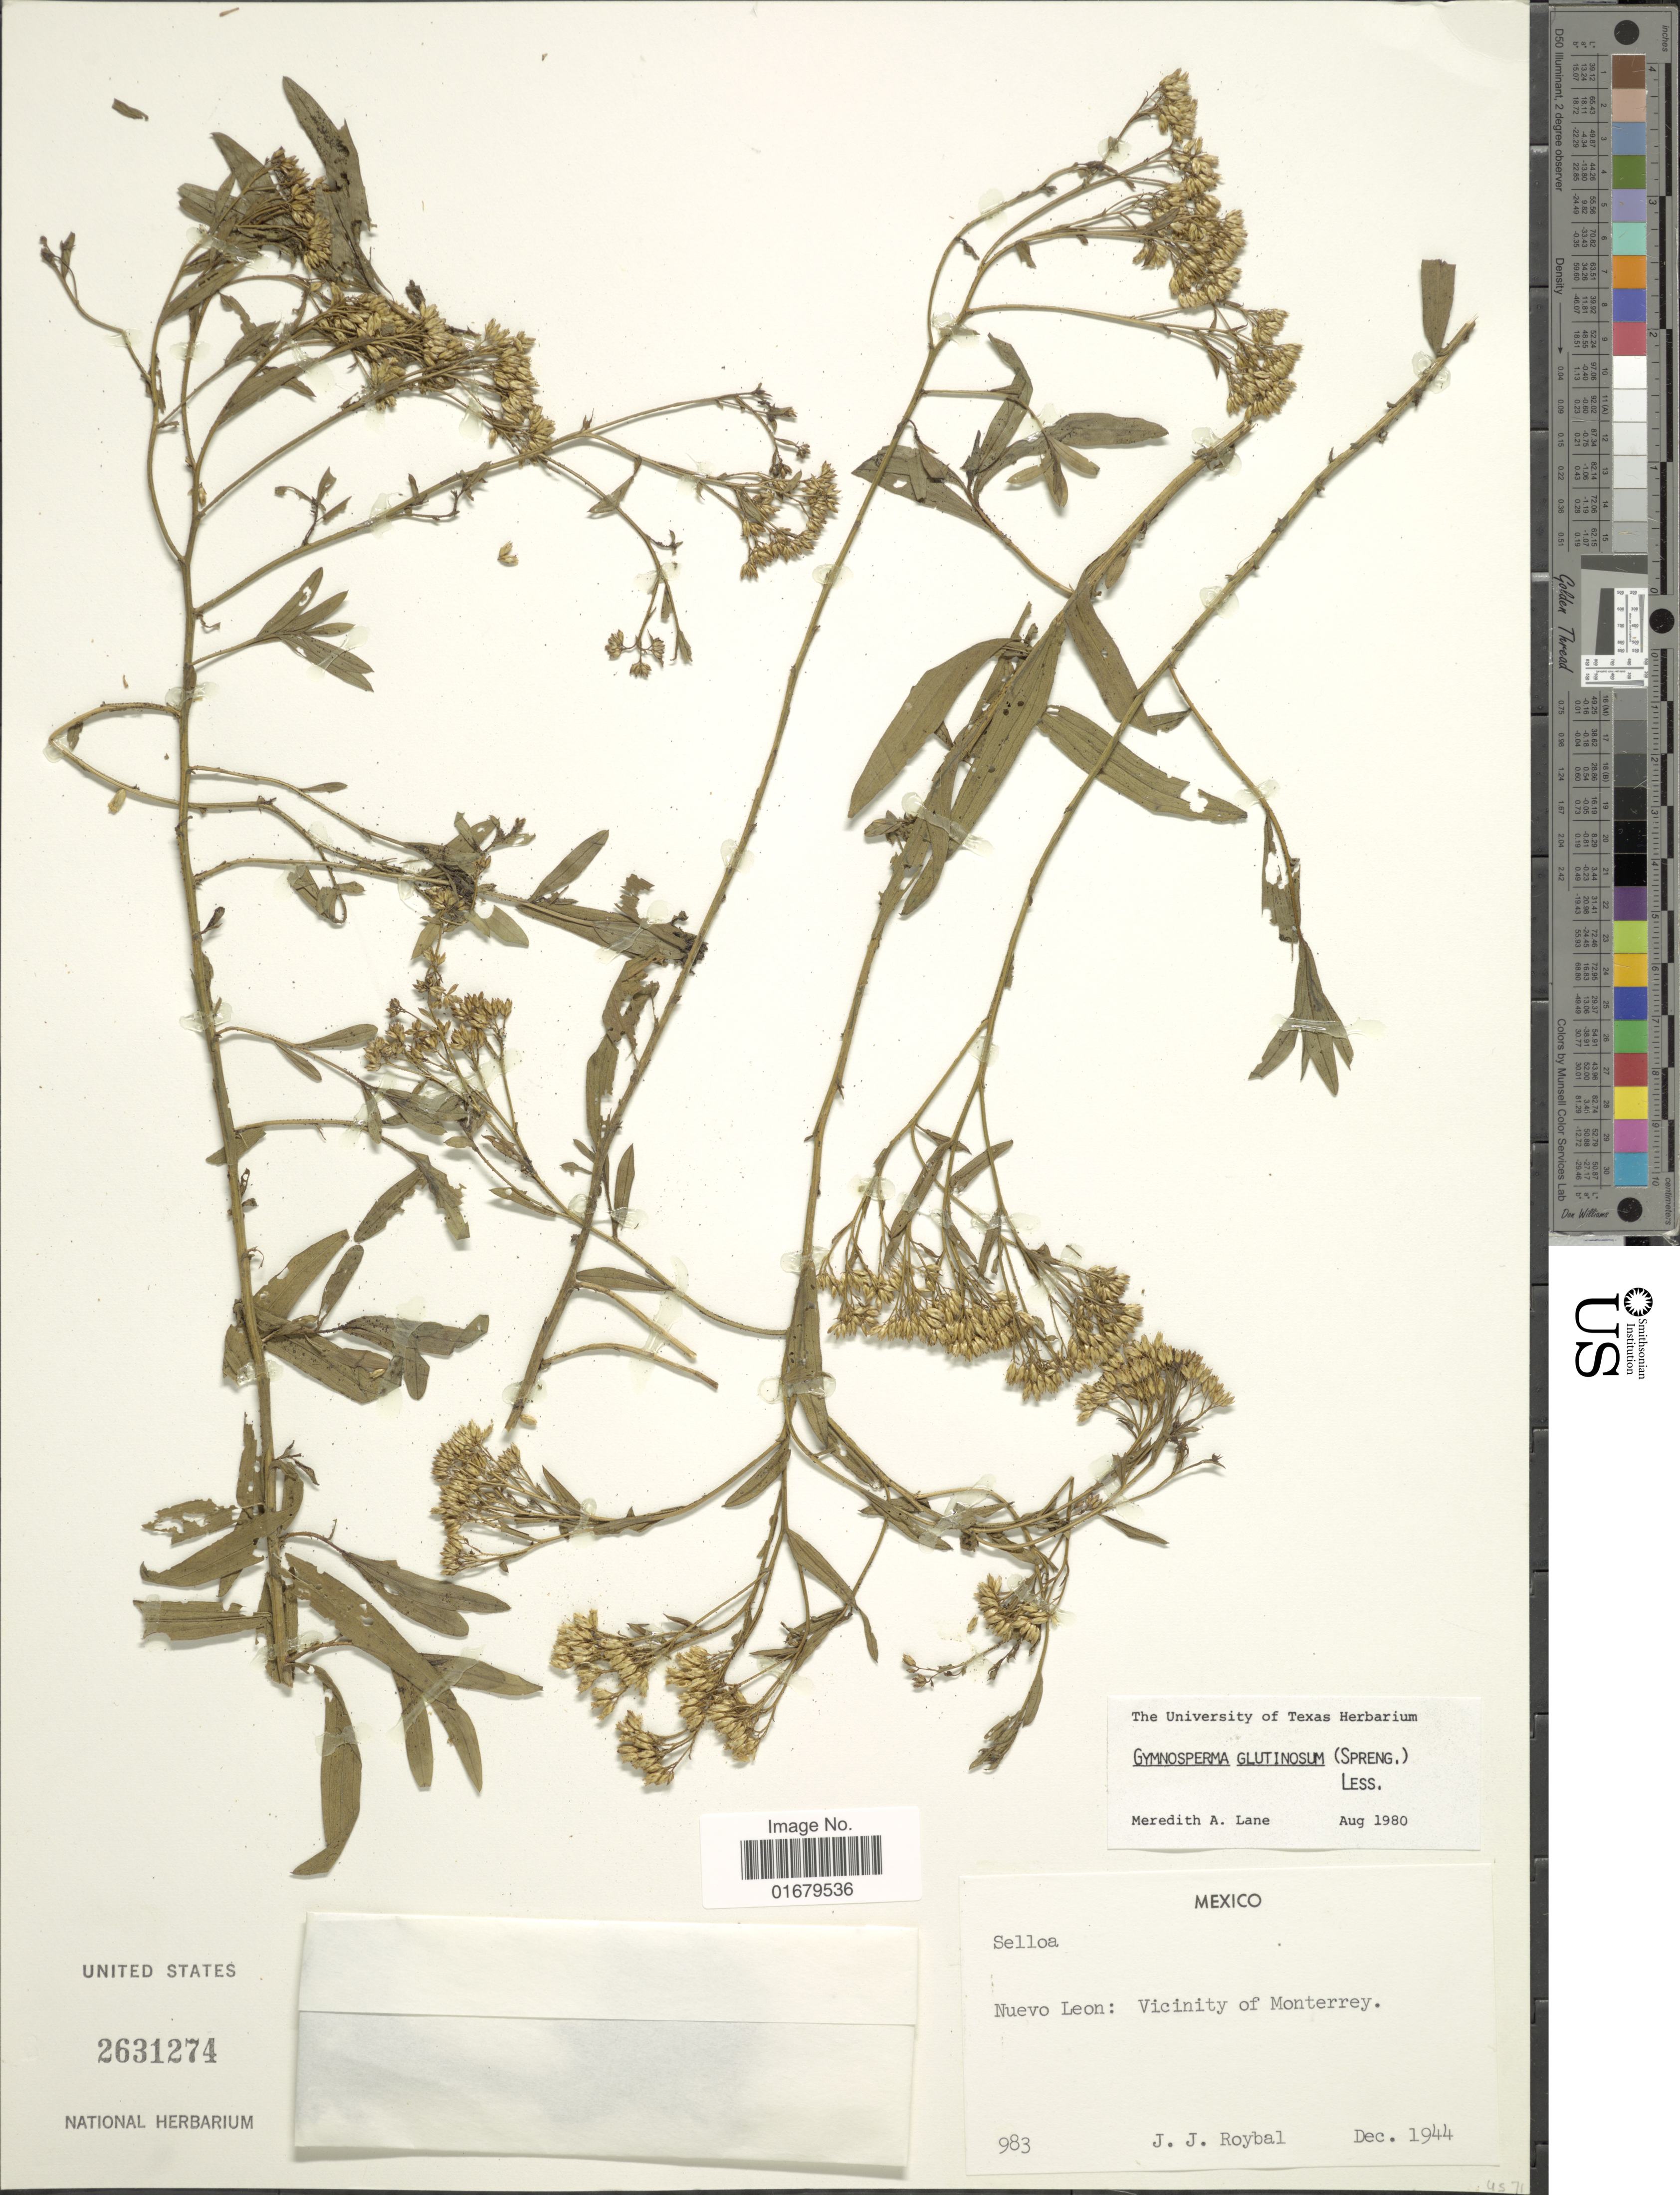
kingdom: Plantae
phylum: Tracheophyta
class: Magnoliopsida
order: Asterales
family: Asteraceae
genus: Gymnosperma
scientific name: Gymnosperma glutinosum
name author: (Spreng.) Less.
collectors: J. J. Roybal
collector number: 983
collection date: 1944-12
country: Mexico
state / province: Nuevo León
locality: Vicinity of Monterrey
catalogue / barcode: US 2631274